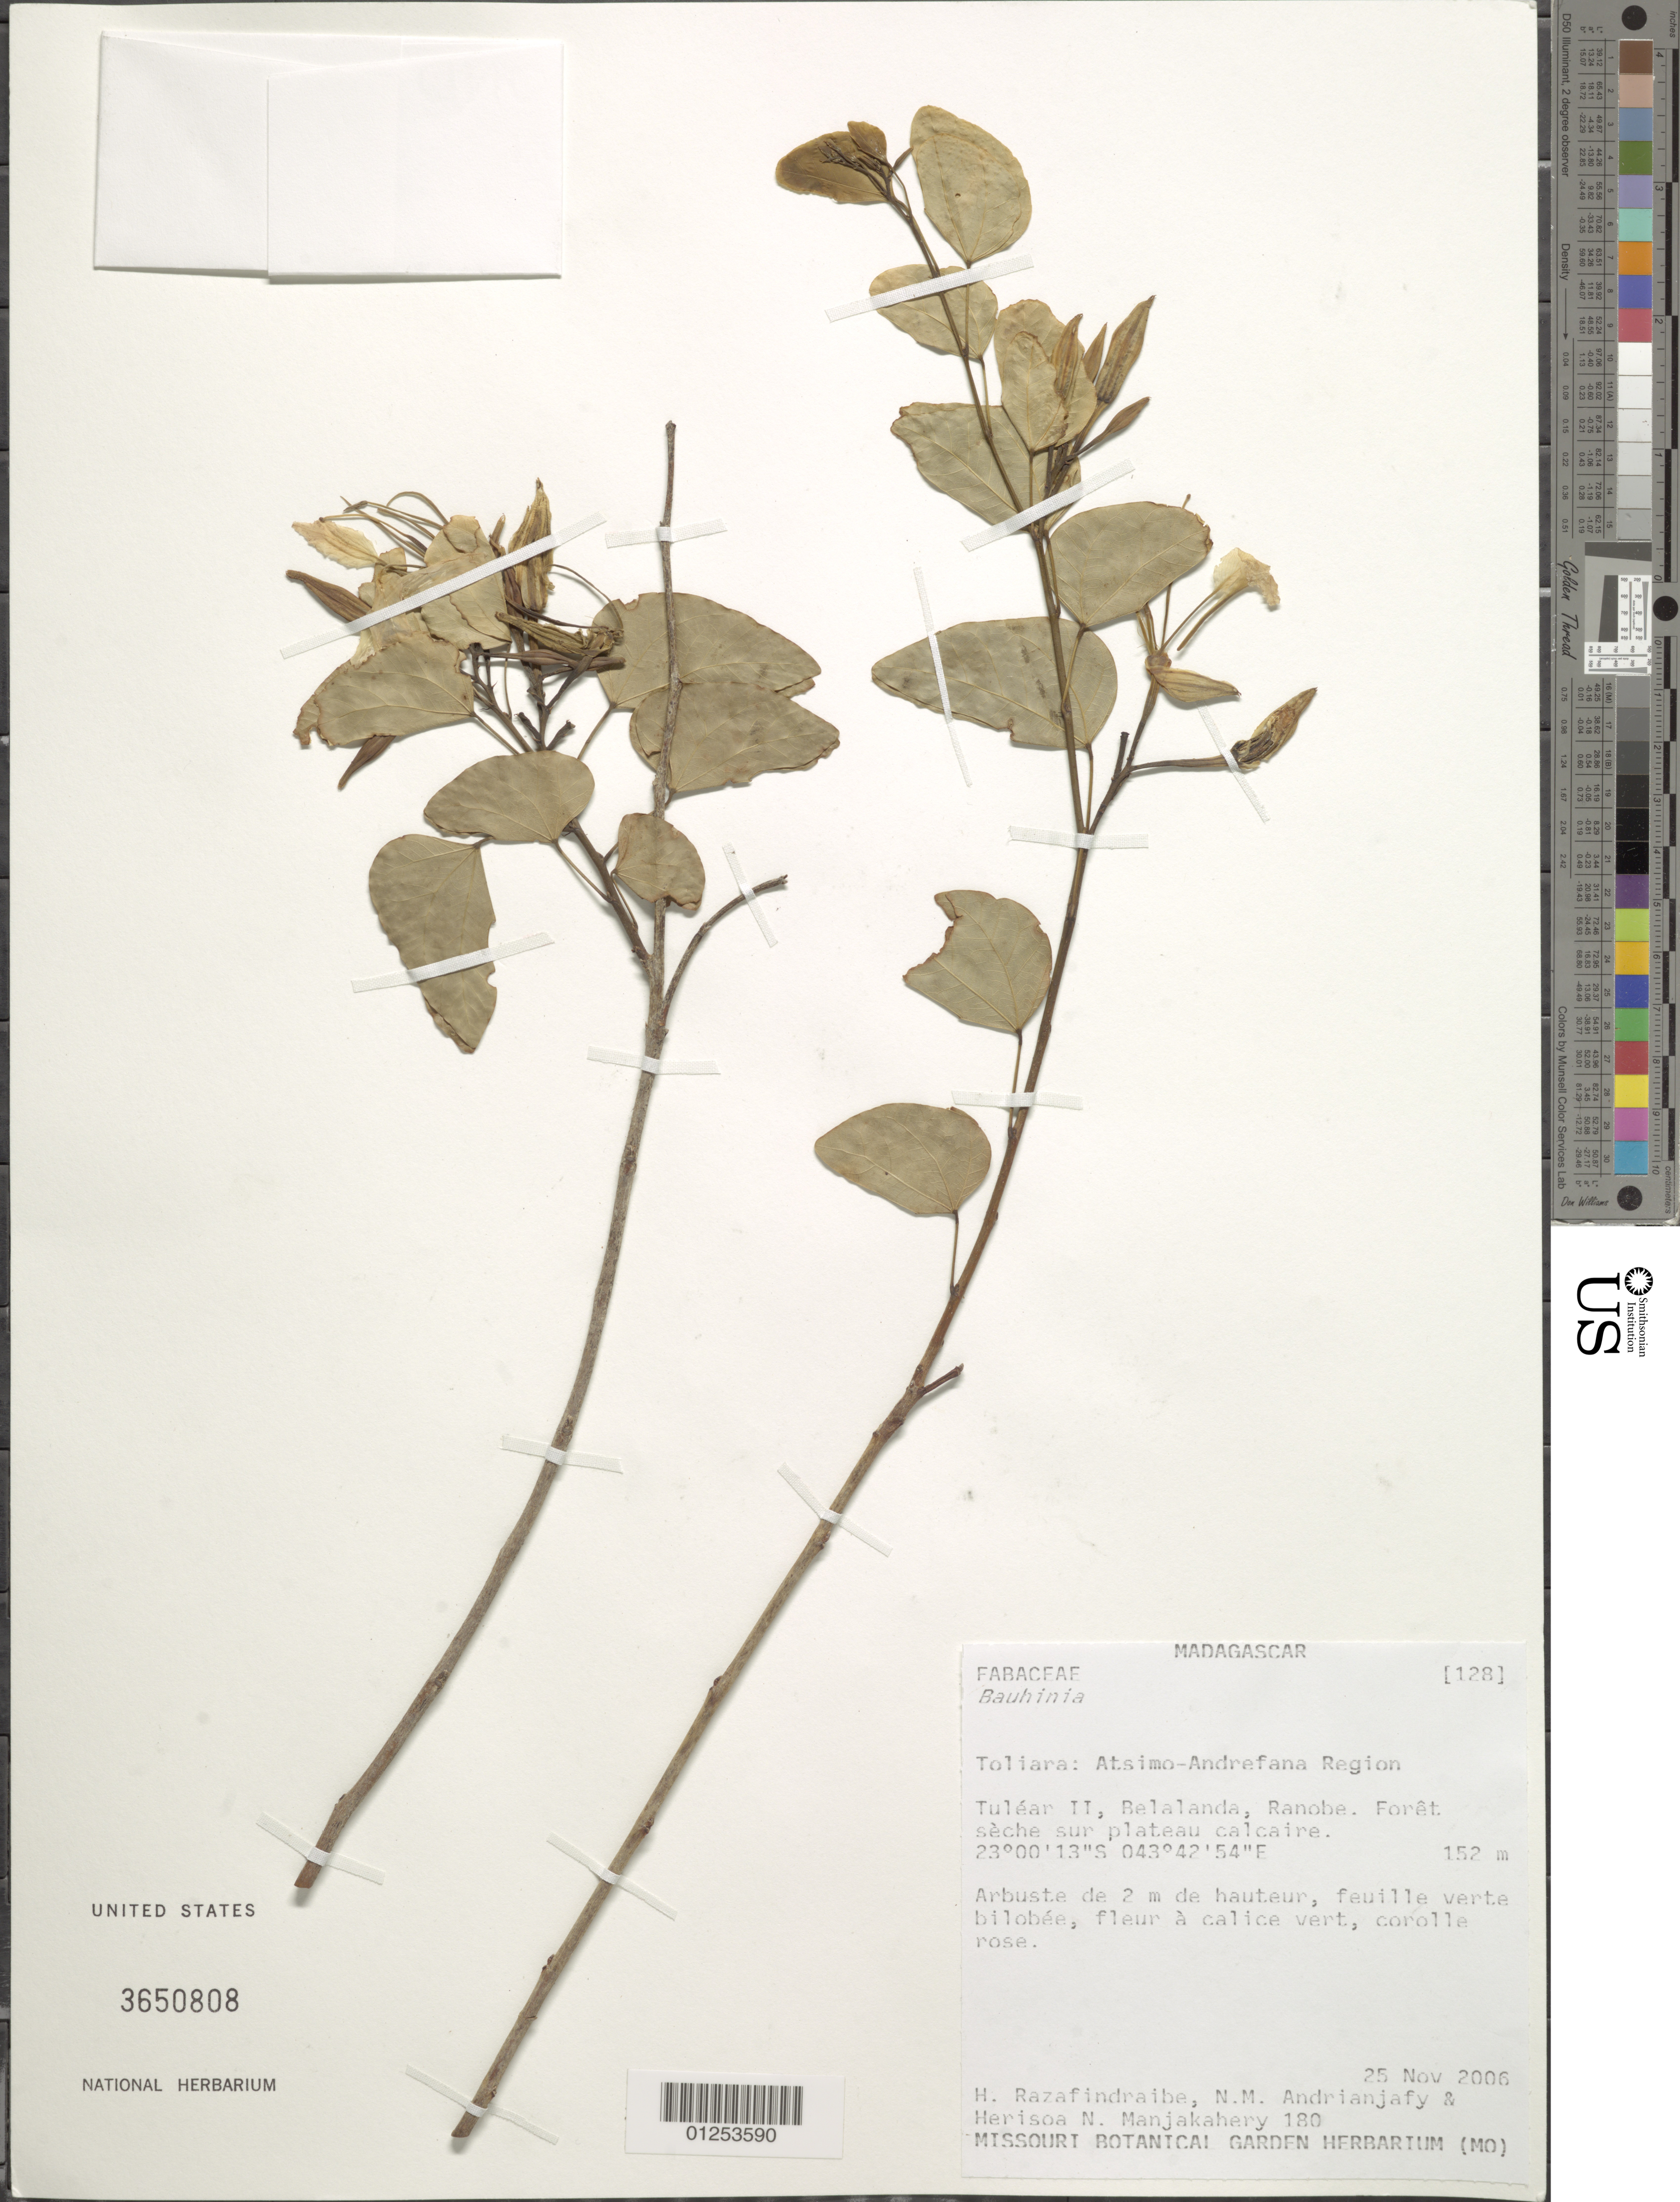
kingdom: Plantae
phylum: Tracheophyta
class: Magnoliopsida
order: Fabales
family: Fabaceae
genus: Bauhinia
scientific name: Bauhinia sp.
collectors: H. Razafindraibe, N. M. Andrianjafy & H. N. Manjakahery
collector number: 180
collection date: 2006-11-25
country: Madagascar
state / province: Atsimo-Andrefana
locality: Atsimo-Andrefana Region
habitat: Foret seche sur plateau calcaire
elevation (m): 152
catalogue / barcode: US 3650808